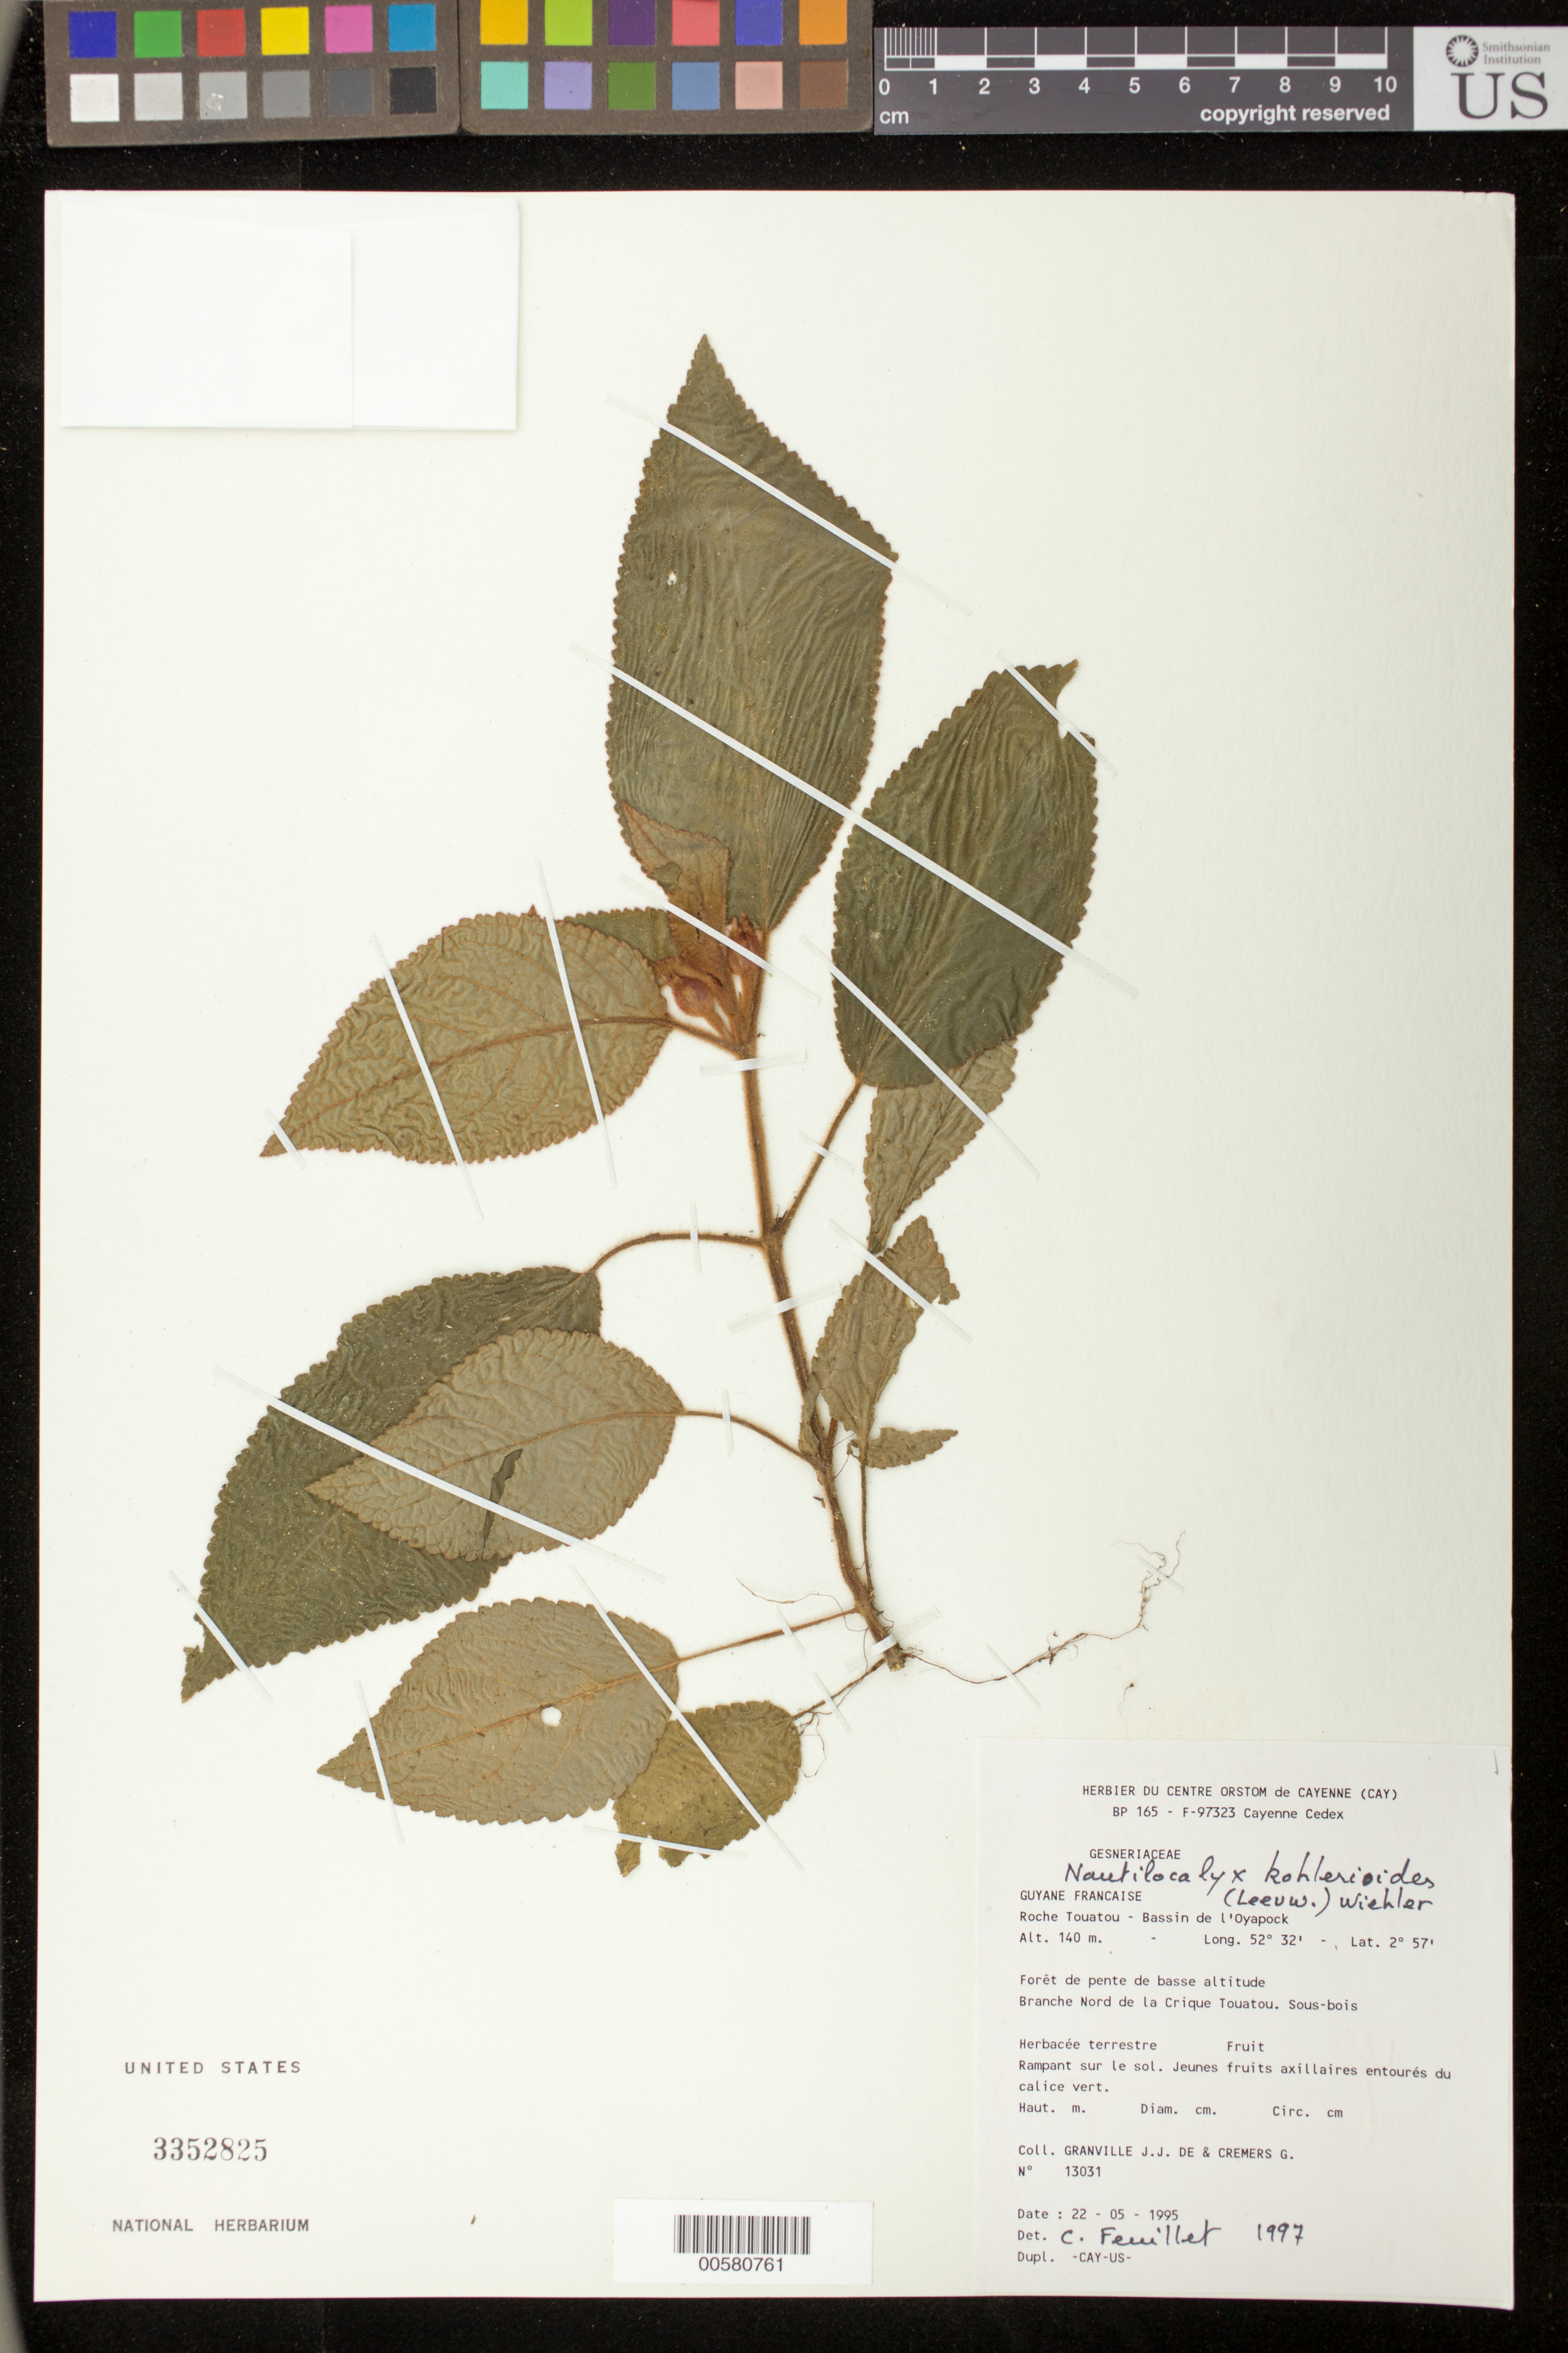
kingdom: Plantae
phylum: Tracheophyta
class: Magnoliopsida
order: Lamiales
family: Gesneriaceae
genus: Nautilocalyx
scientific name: Nautilocalyx kohlerioides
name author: (Leeuwenb.) Wiehler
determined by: Skog, Laurence E.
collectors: J.-J. de Granville & G. Cremers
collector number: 13031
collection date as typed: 22 May 1995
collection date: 1995-05-22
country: French Guiana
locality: Roche Touatou, bassin de l'Oyapock; Branche Nord de la Crique Touatou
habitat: Forêt de pente de basse altitude; sous-bois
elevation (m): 140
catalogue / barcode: US 3352825